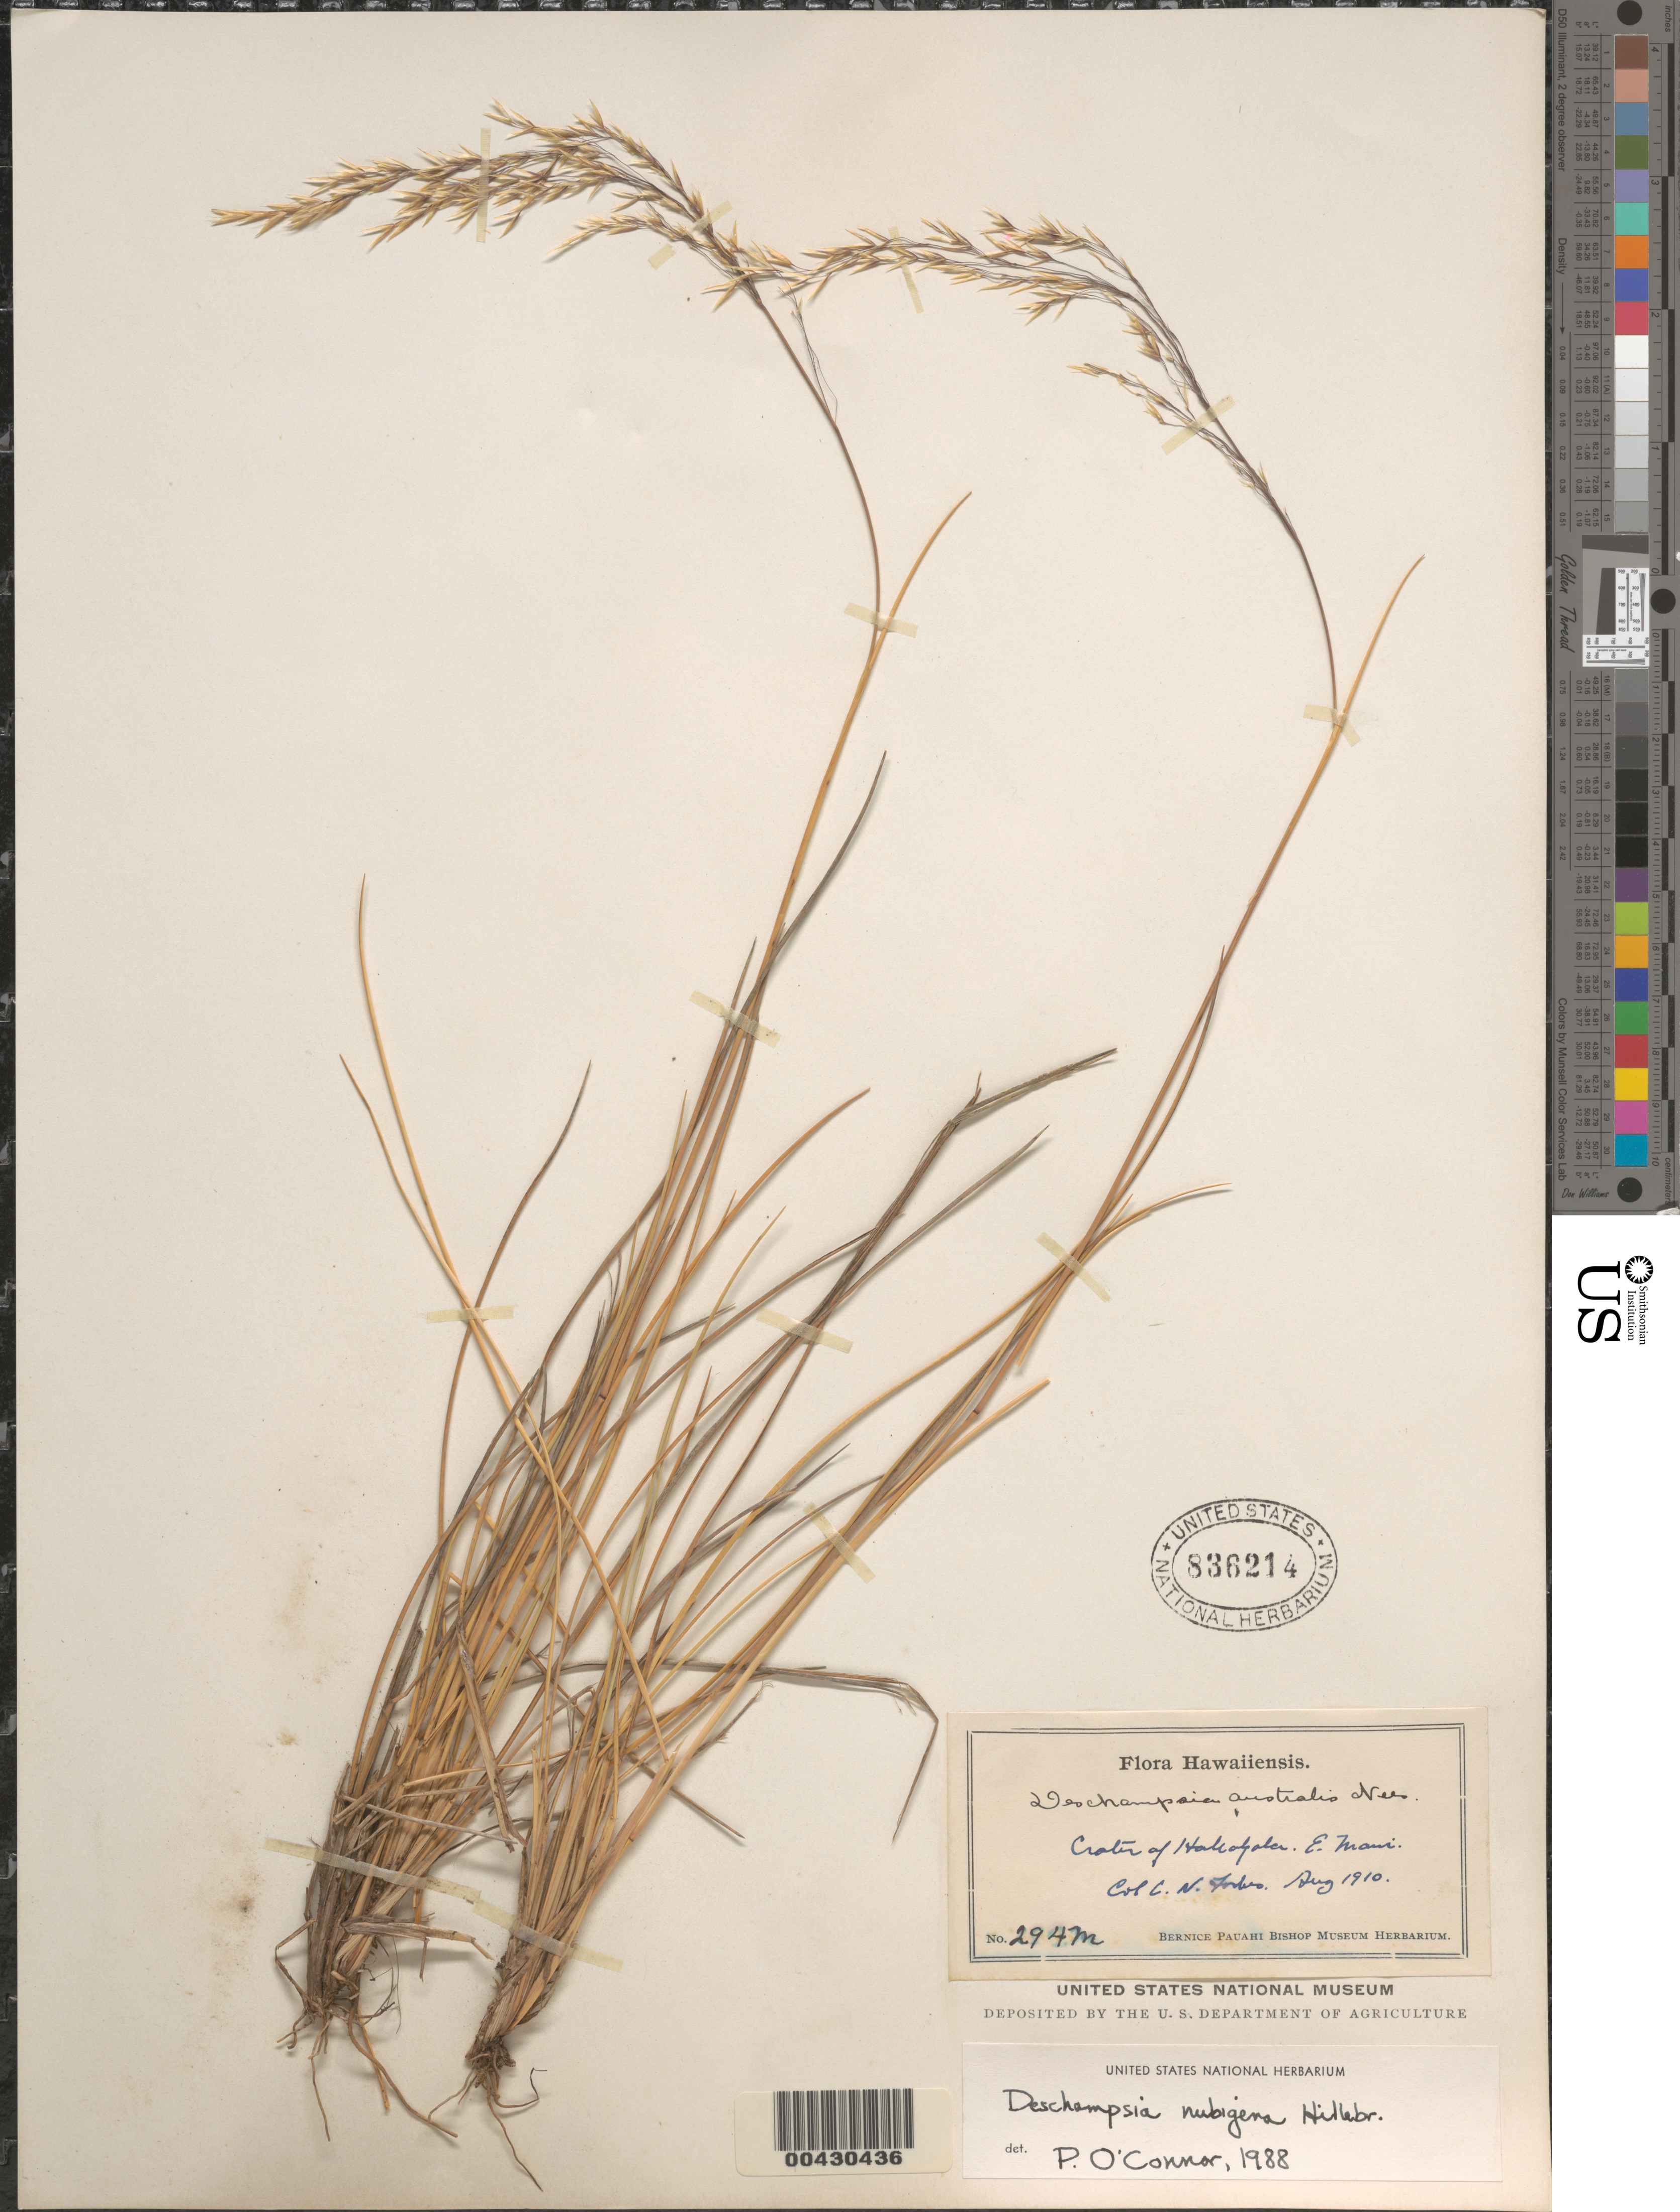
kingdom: Plantae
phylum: Tracheophyta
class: Liliopsida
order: Poales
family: Poaceae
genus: Deschampsia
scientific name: Deschampsia nubigena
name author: Hillebr.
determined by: O'Connor, P.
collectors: C. N. Forbes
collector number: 294.M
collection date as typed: Aug 1910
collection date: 1910-08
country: United States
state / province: Hawaii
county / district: Maui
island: Maui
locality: Crater of Haleakala, E. Maui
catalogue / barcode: US 836214